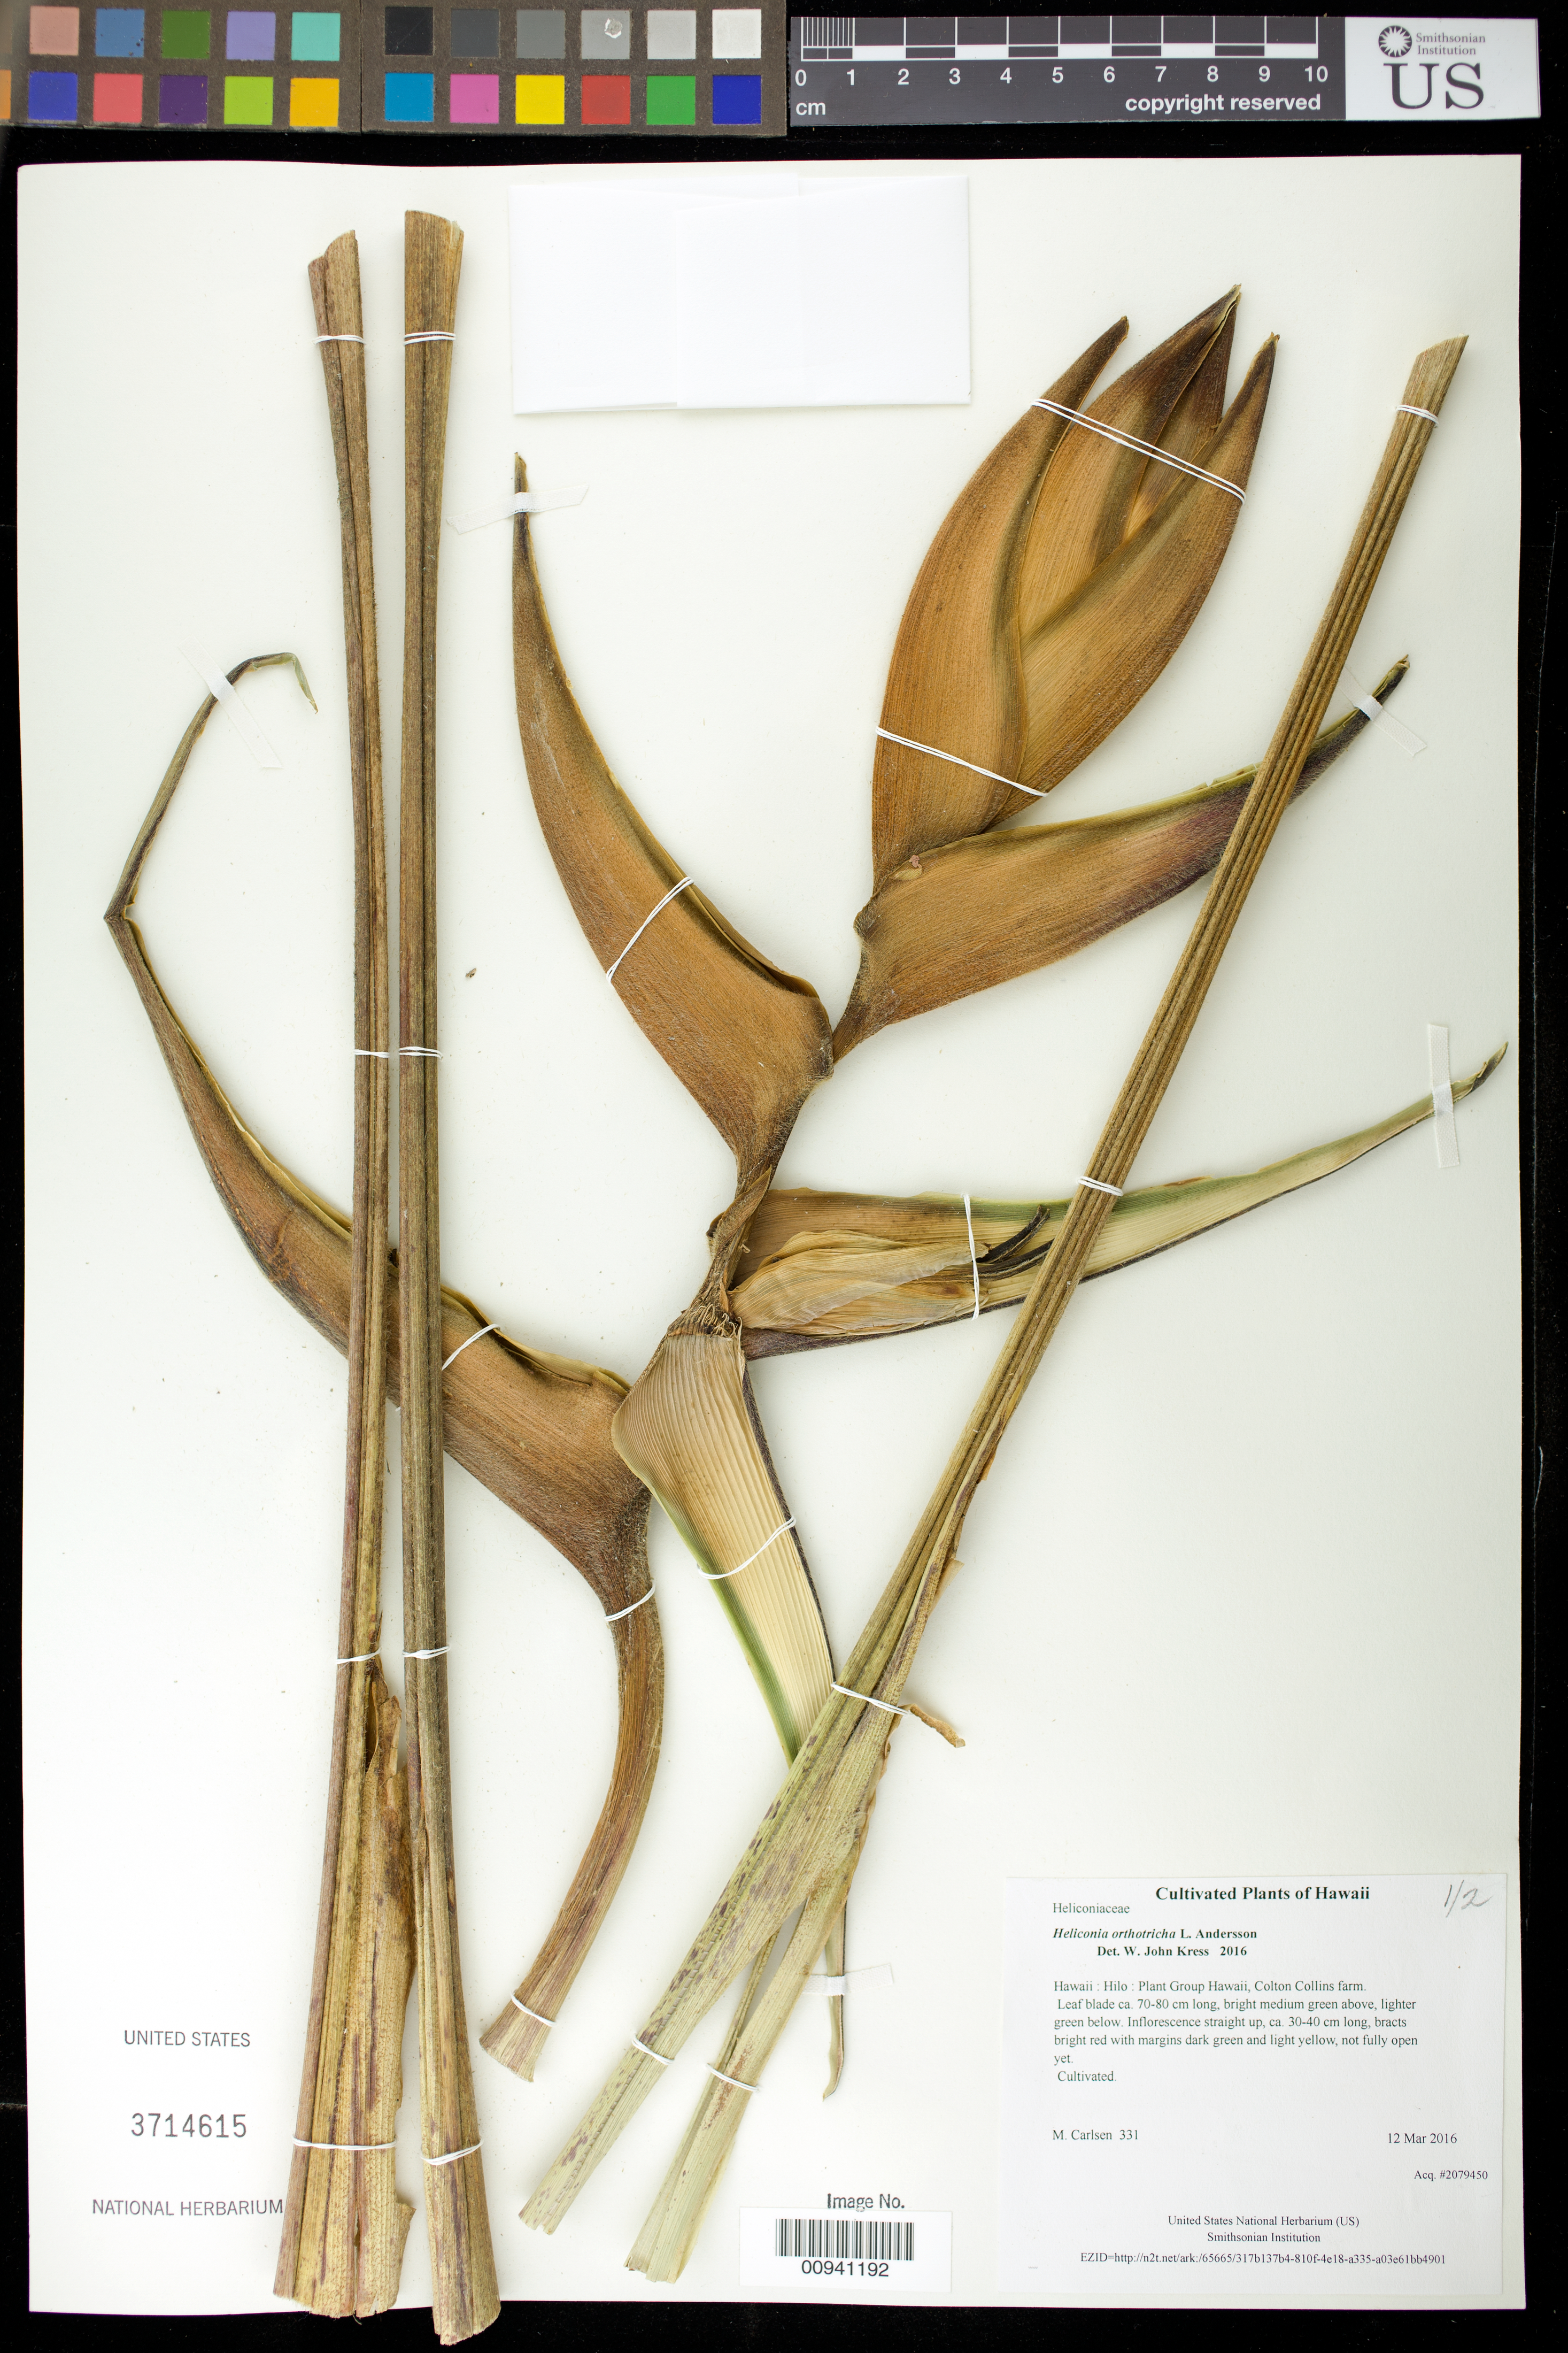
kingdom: Plantae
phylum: Tracheophyta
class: Liliopsida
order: Zingiberales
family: Heliconiaceae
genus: Heliconia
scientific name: Heliconia orthotricha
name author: L. Andersson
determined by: Kress, W. J., (US), Smithsonian Institution - National Museum of Natural History (UNITED STATES)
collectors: M. M. Carlsen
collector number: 331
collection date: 2016-03-12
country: United States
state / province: Hawaii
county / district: Hawaii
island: Hawaii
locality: Plant Group Hawaii, Colton Collins farm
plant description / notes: Dried tissue stored in Biorepository at AG5NO53.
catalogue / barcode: US 3714615